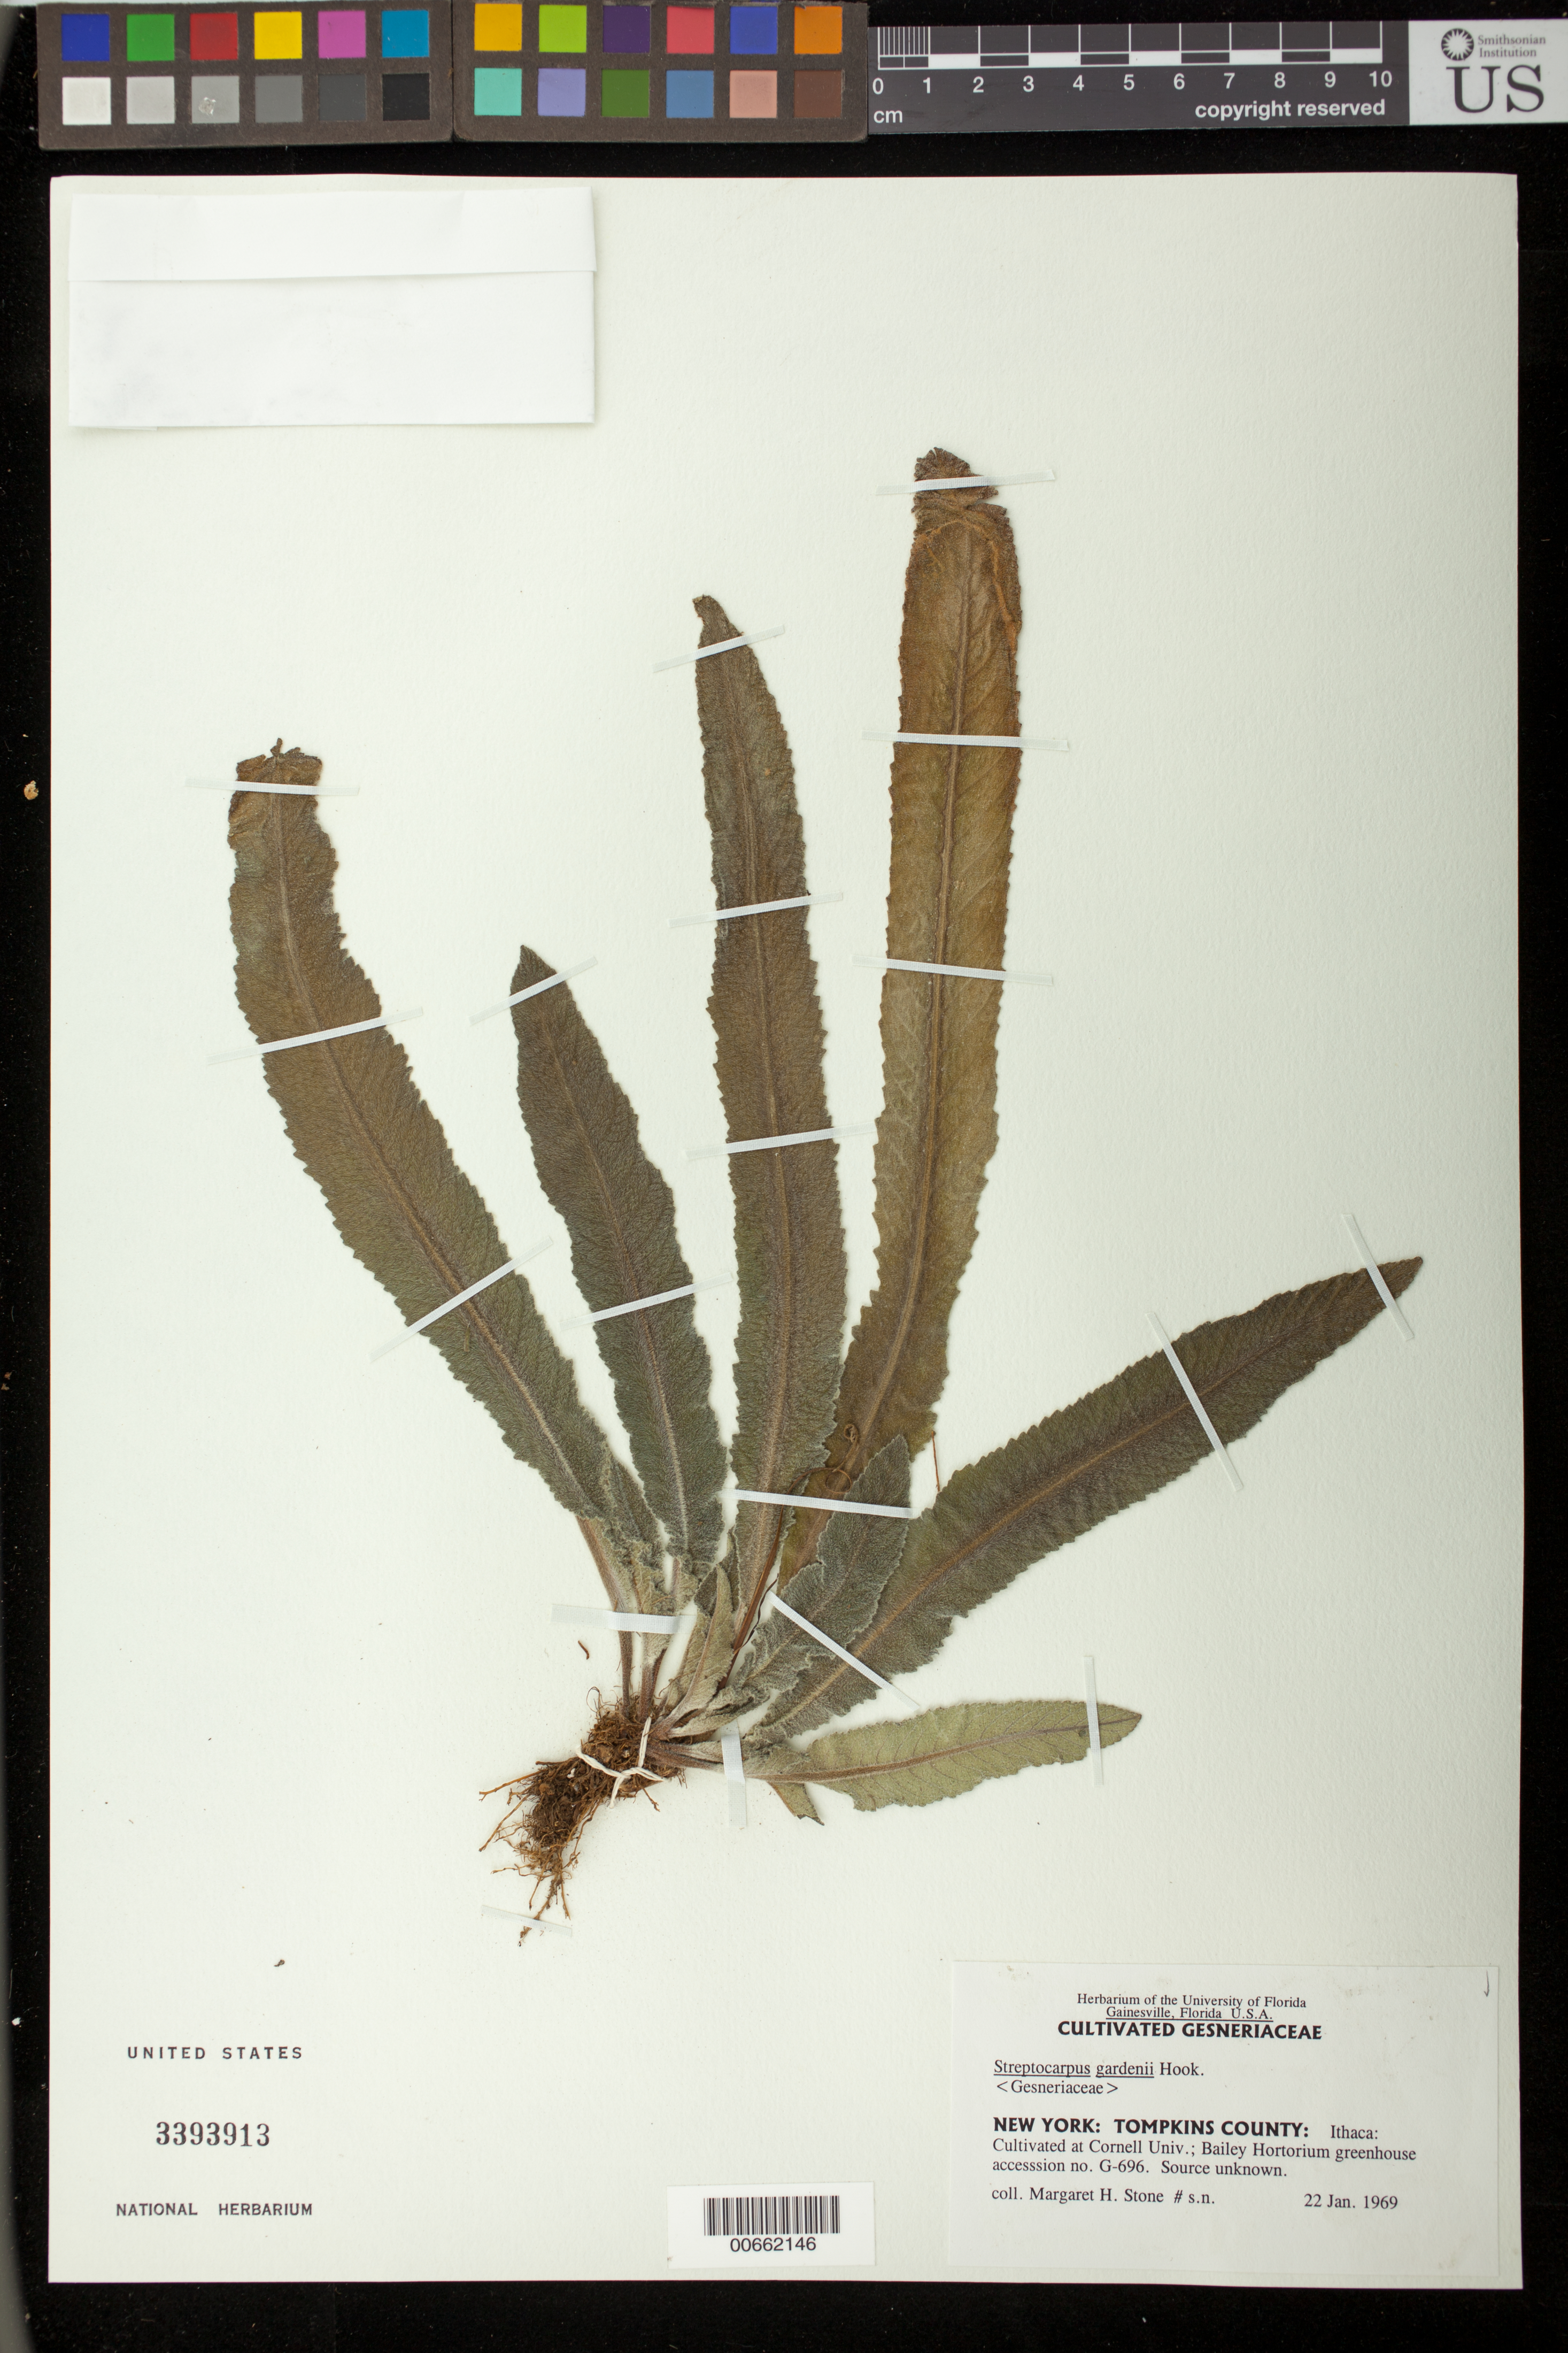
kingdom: Plantae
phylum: Tracheophyta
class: Magnoliopsida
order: Lamiales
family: Gesneriaceae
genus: Streptocarpus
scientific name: Streptocarpus gardenii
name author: Hook.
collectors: M. Stone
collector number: s.n. [G-696]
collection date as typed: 22 Jan 1969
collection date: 1969-01-22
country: United States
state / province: New York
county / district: Tompkins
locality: New York: Tompkins County: Ithaca; cultivated at Cornell University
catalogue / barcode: US 3393913